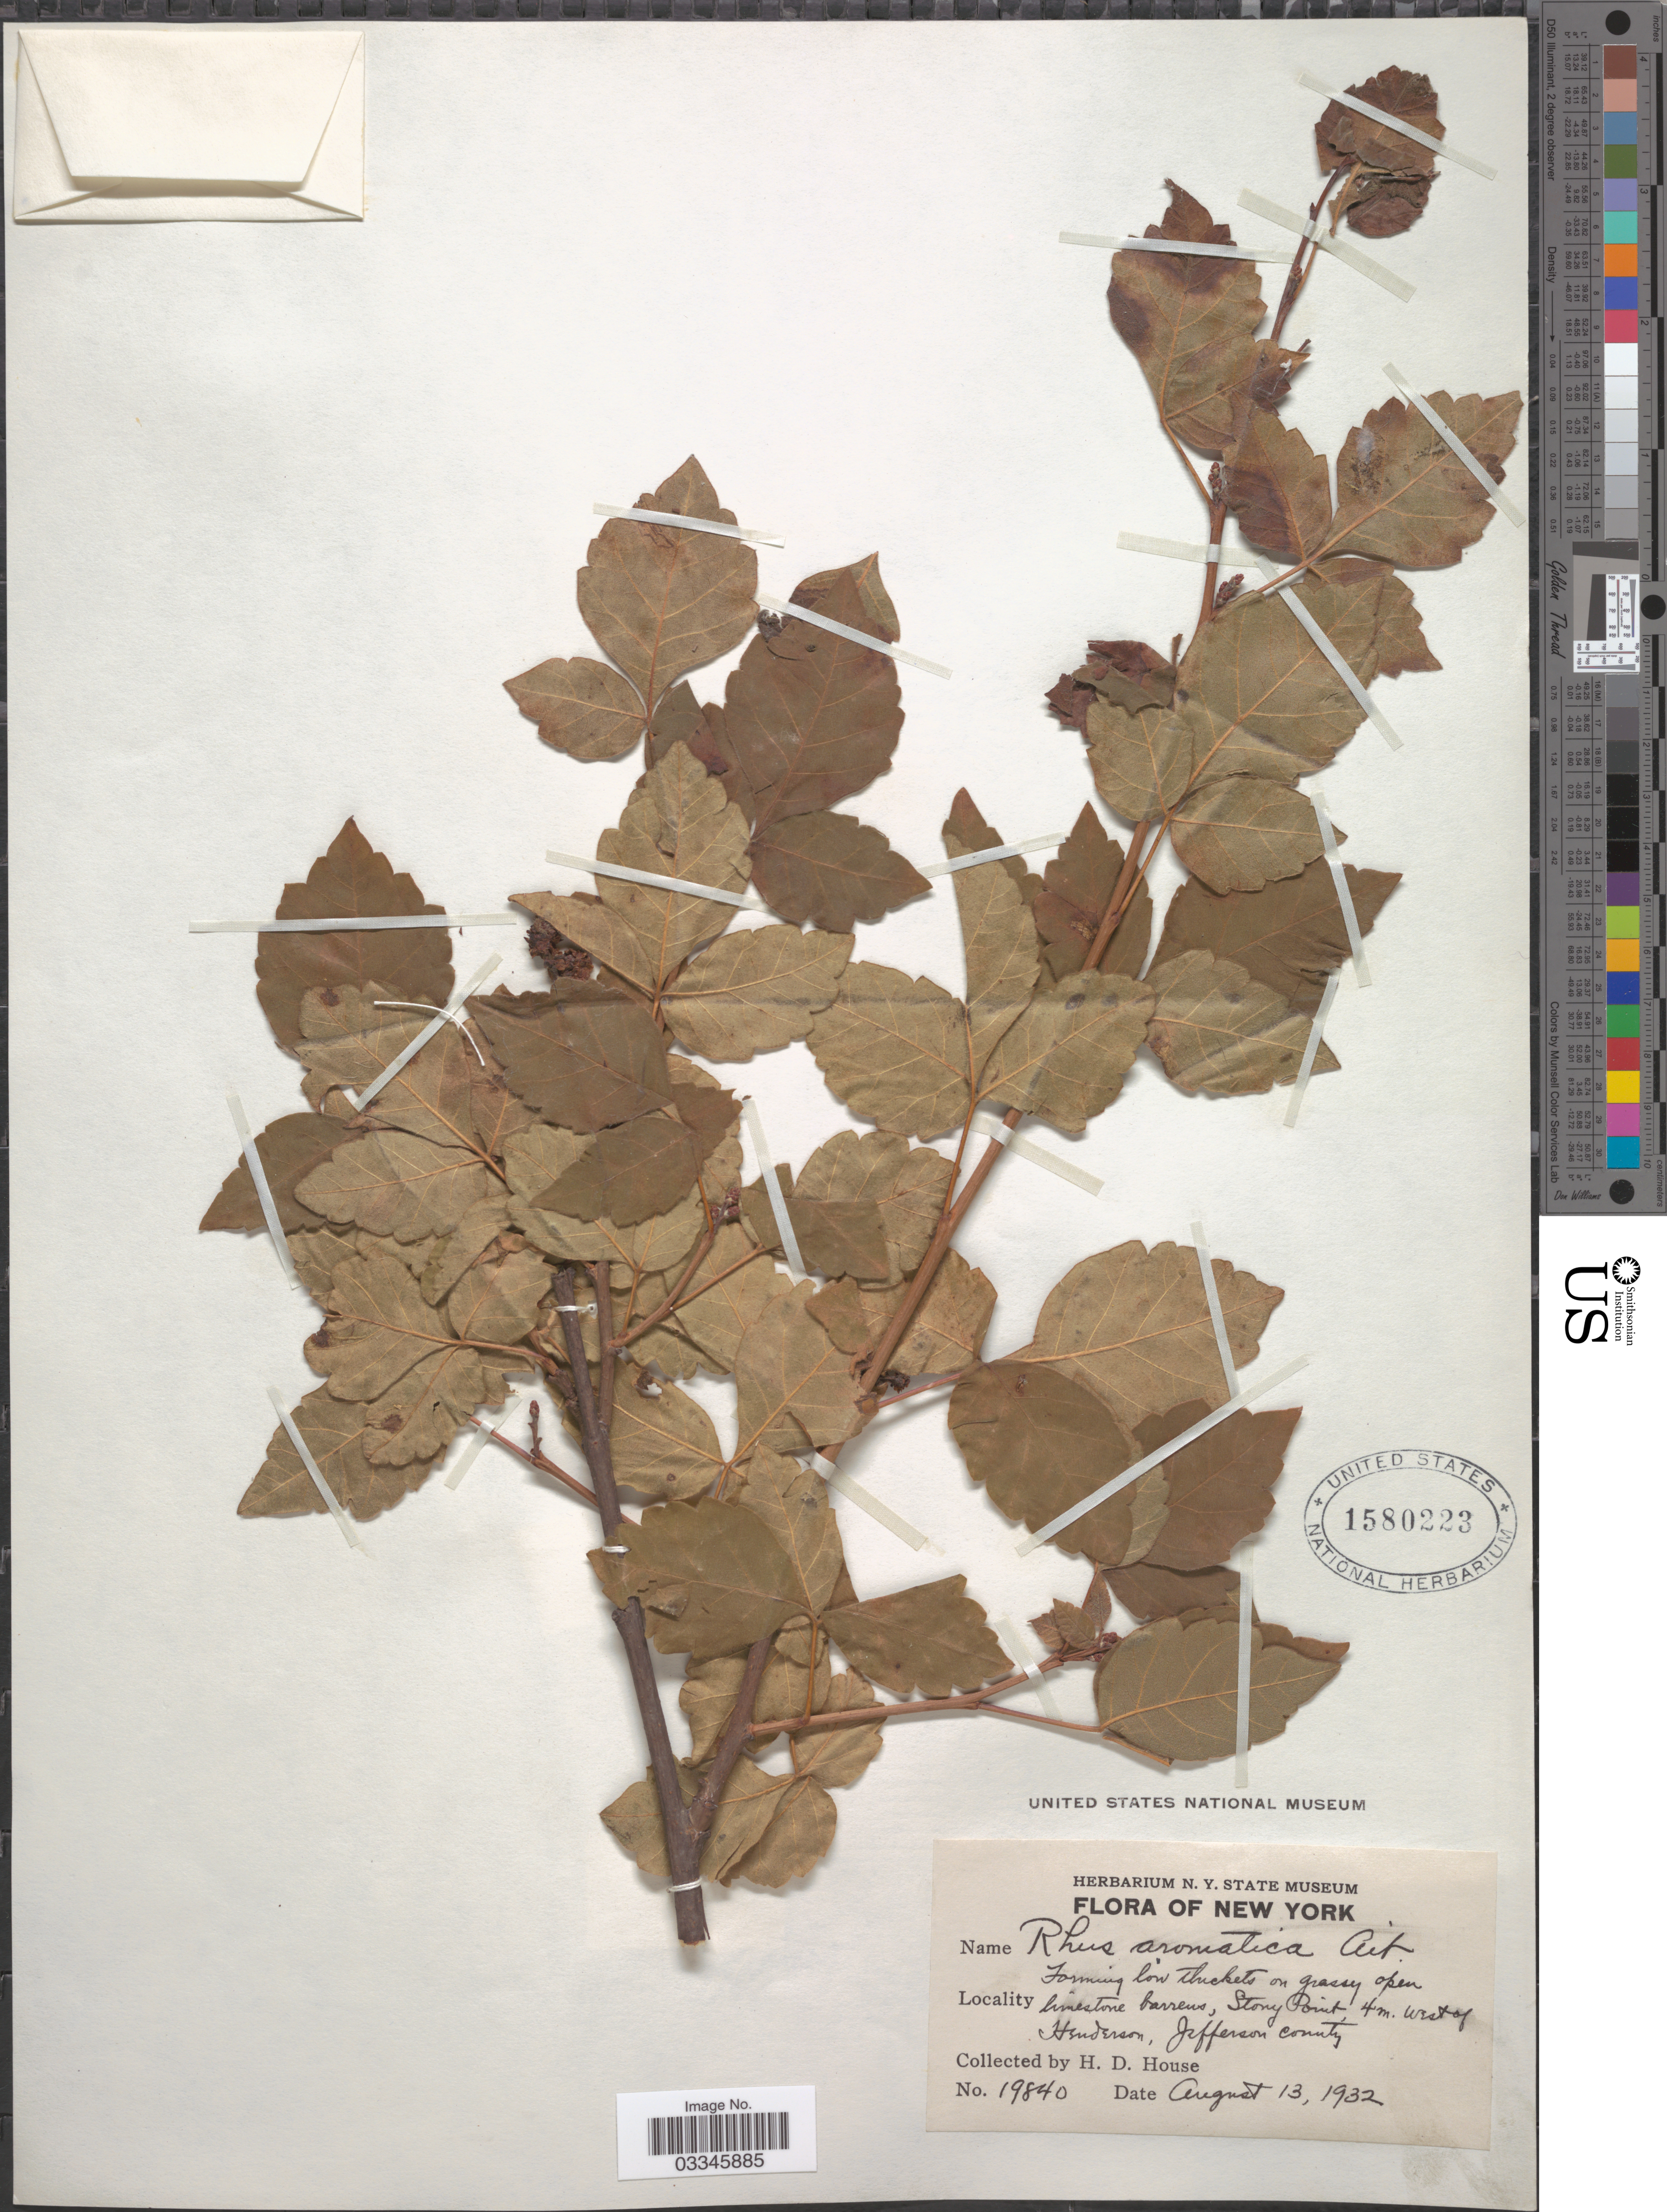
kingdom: Plantae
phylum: Tracheophyta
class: Magnoliopsida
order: Sapindales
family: Anacardiaceae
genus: Rhus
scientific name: Rhus crenata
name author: Thunb.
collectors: H. D. House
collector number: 19840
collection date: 1932-08-13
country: United States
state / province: New York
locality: Stony Point, 4 m. west of Henderson, Jefferson county.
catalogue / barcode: US 1580223